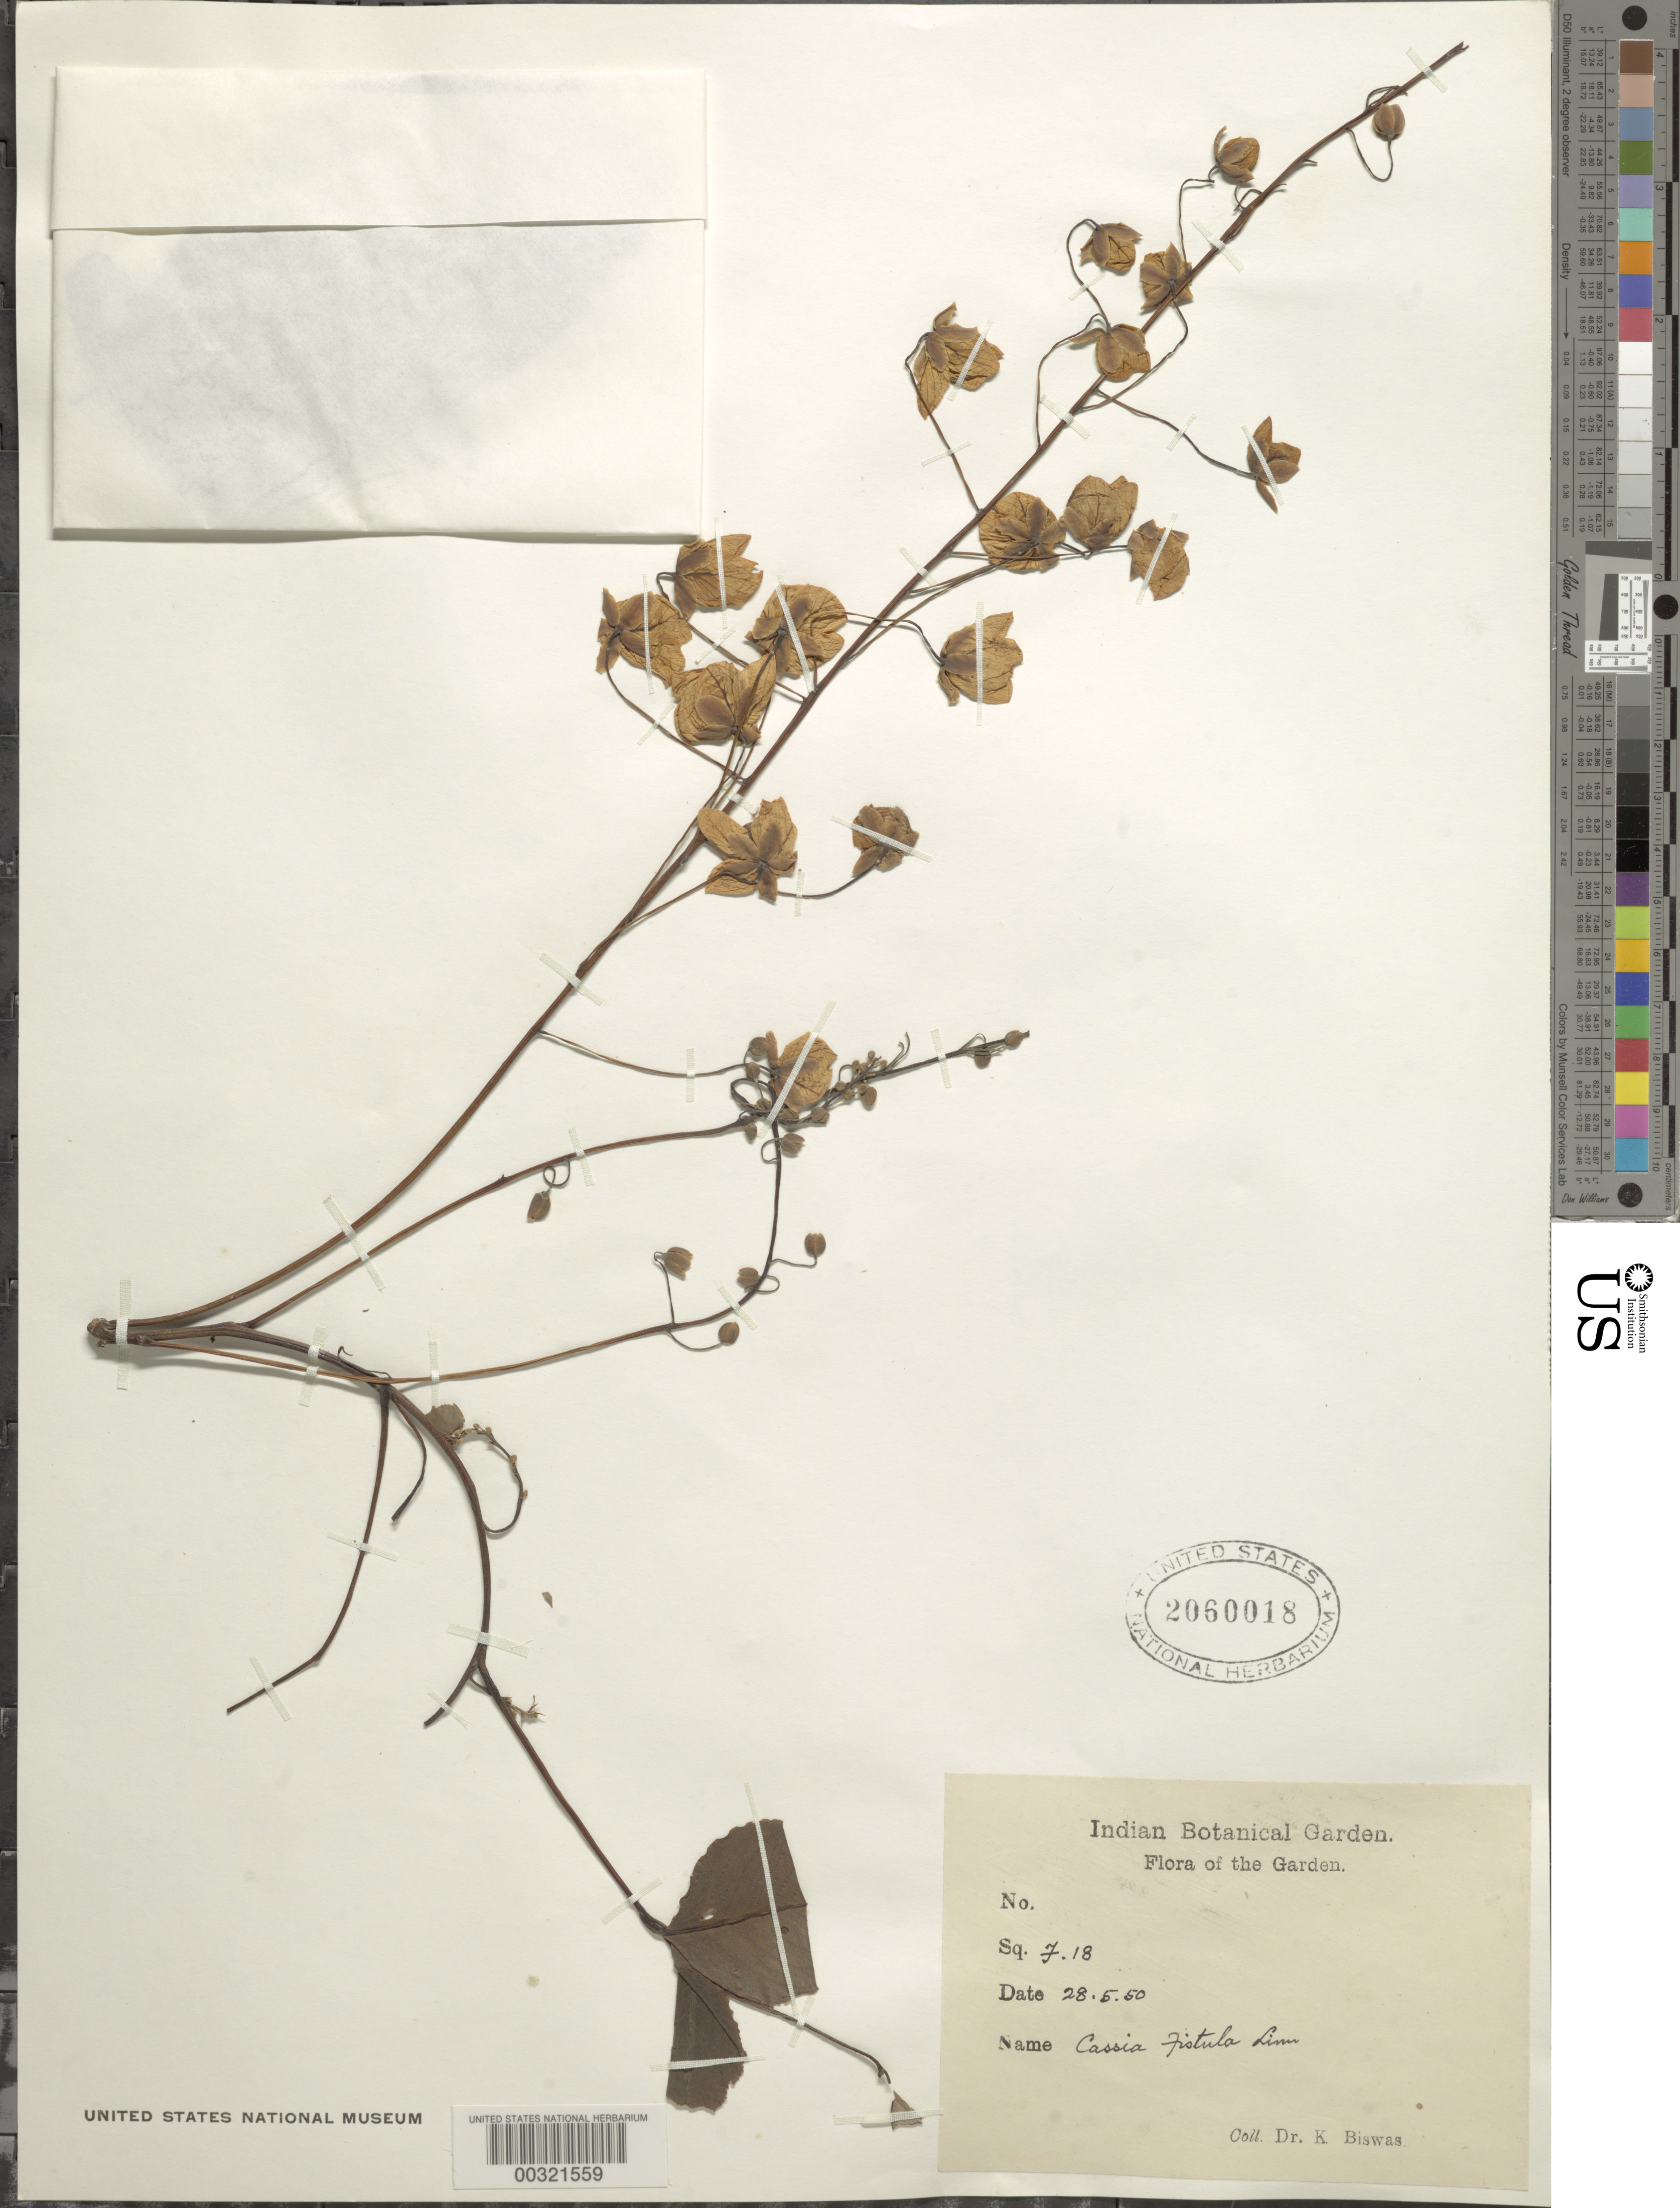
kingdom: Plantae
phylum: Tracheophyta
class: Magnoliopsida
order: Fabales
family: Fabaceae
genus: Cassia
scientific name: Cassia fistula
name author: L.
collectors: K. Biswas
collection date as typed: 28 May 1950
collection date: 1950-05-28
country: India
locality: Indian botanical garden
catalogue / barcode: US 2060018